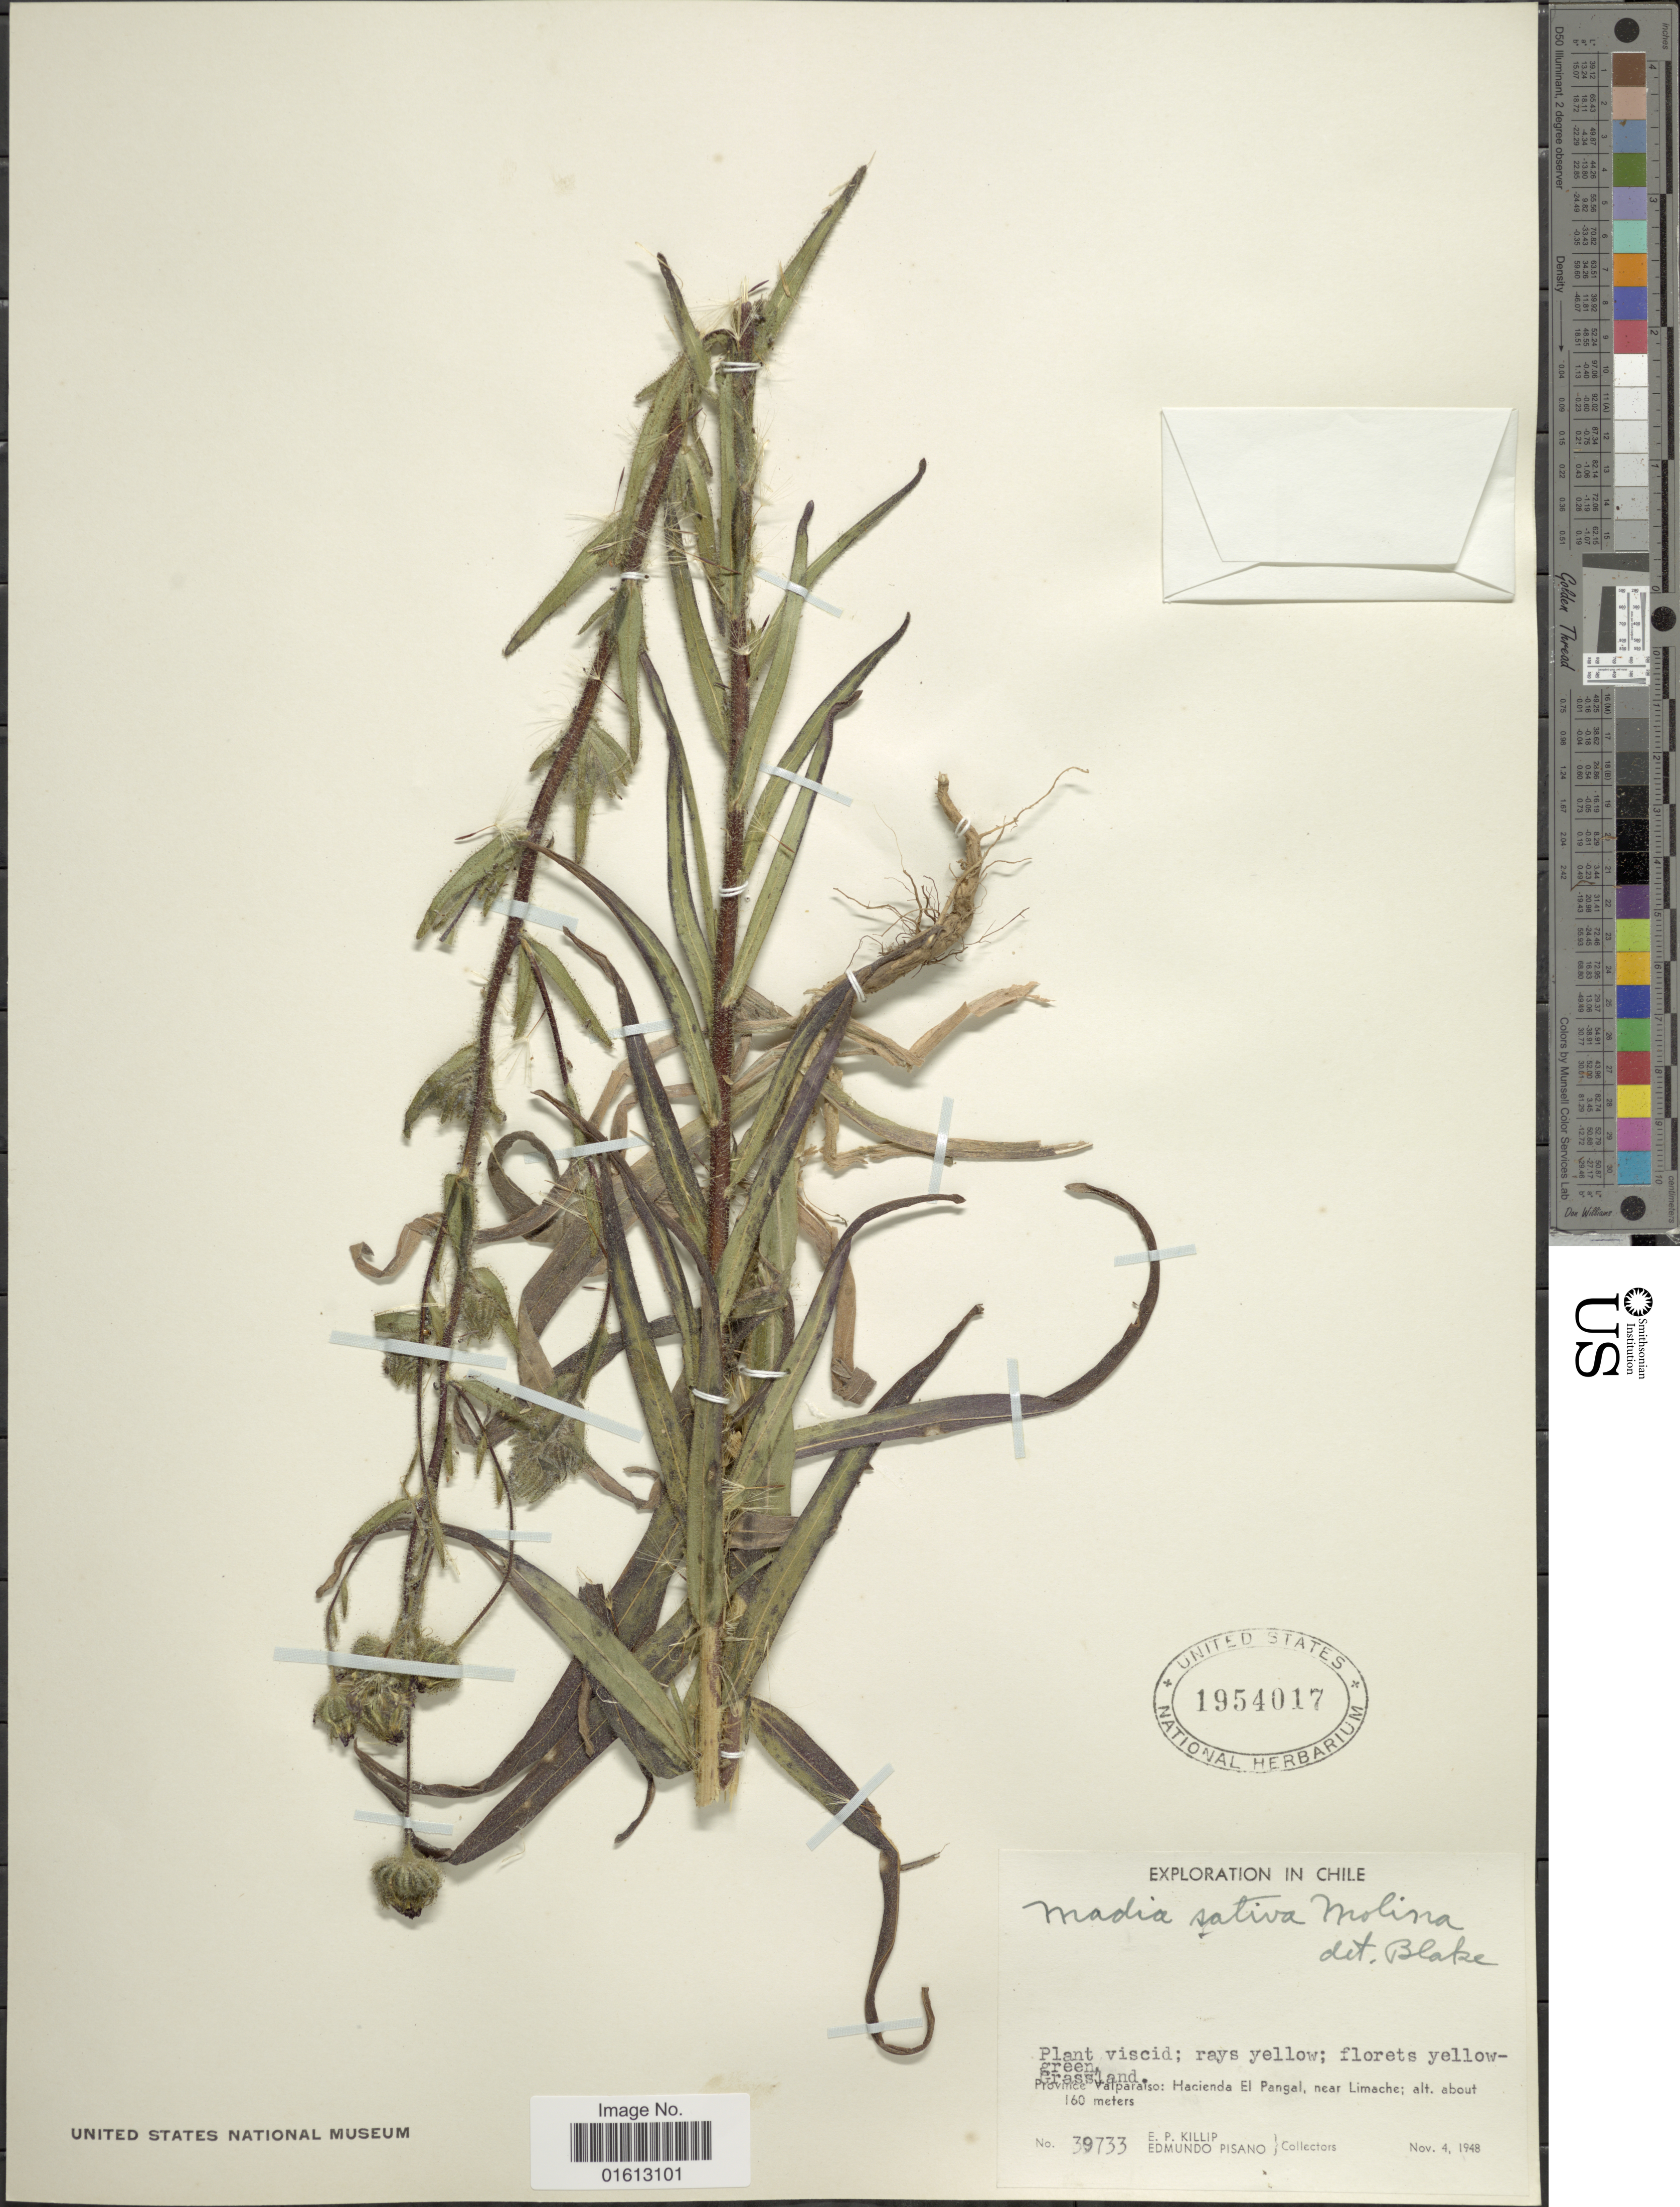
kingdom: Plantae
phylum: Tracheophyta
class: Magnoliopsida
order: Asterales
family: Asteraceae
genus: Madia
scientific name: Madia sativa subsp. sativa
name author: Molina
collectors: E. P. Killip & E. Pisano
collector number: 39733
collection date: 1948-11-04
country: Chile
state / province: Valparaíso (V)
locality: Chile, Province Valaparsio: Hacienda El Pangal, near Limache.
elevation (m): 160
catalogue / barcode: US 1954017